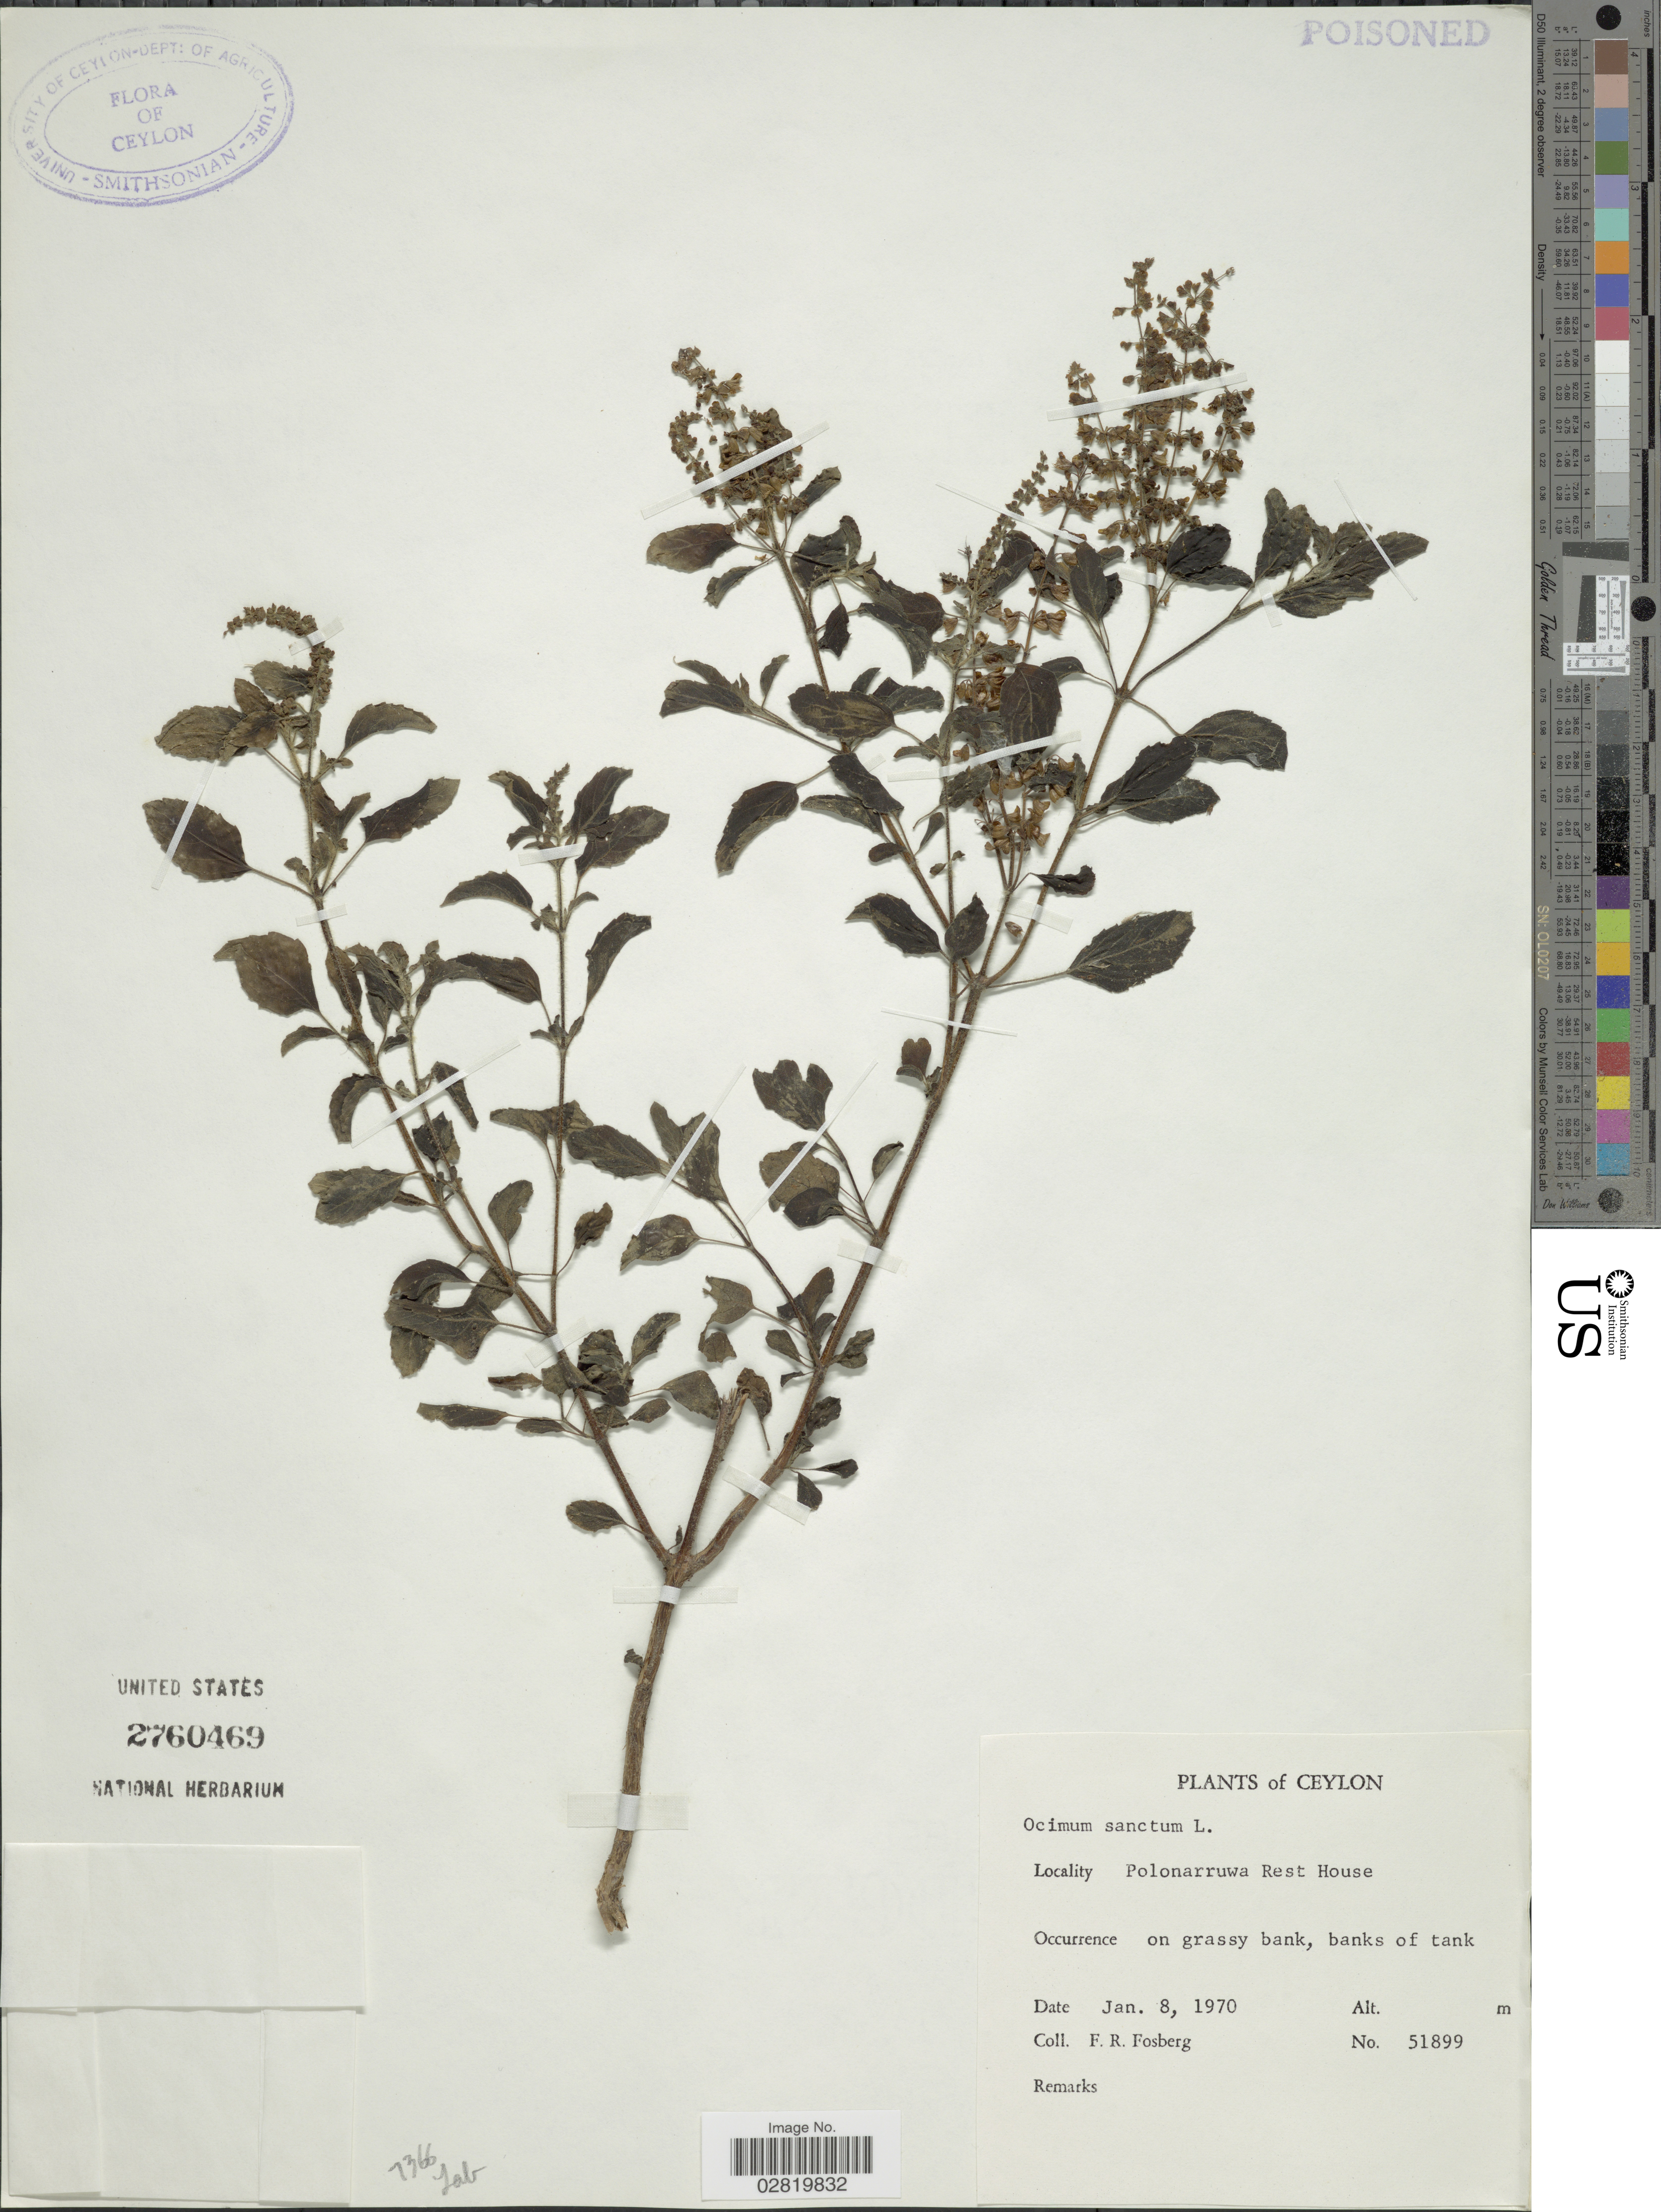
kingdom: Plantae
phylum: Tracheophyta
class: Magnoliopsida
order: Lamiales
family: Lamiaceae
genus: Ocimum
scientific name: Ocimum sanctum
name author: L.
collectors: F. R. Fosberg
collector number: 51899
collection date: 1970-01-08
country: Sri Lanka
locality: Ceylon, Polonnaruwa Rest House, on grassy bank, banks of tank.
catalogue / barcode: US 2760469